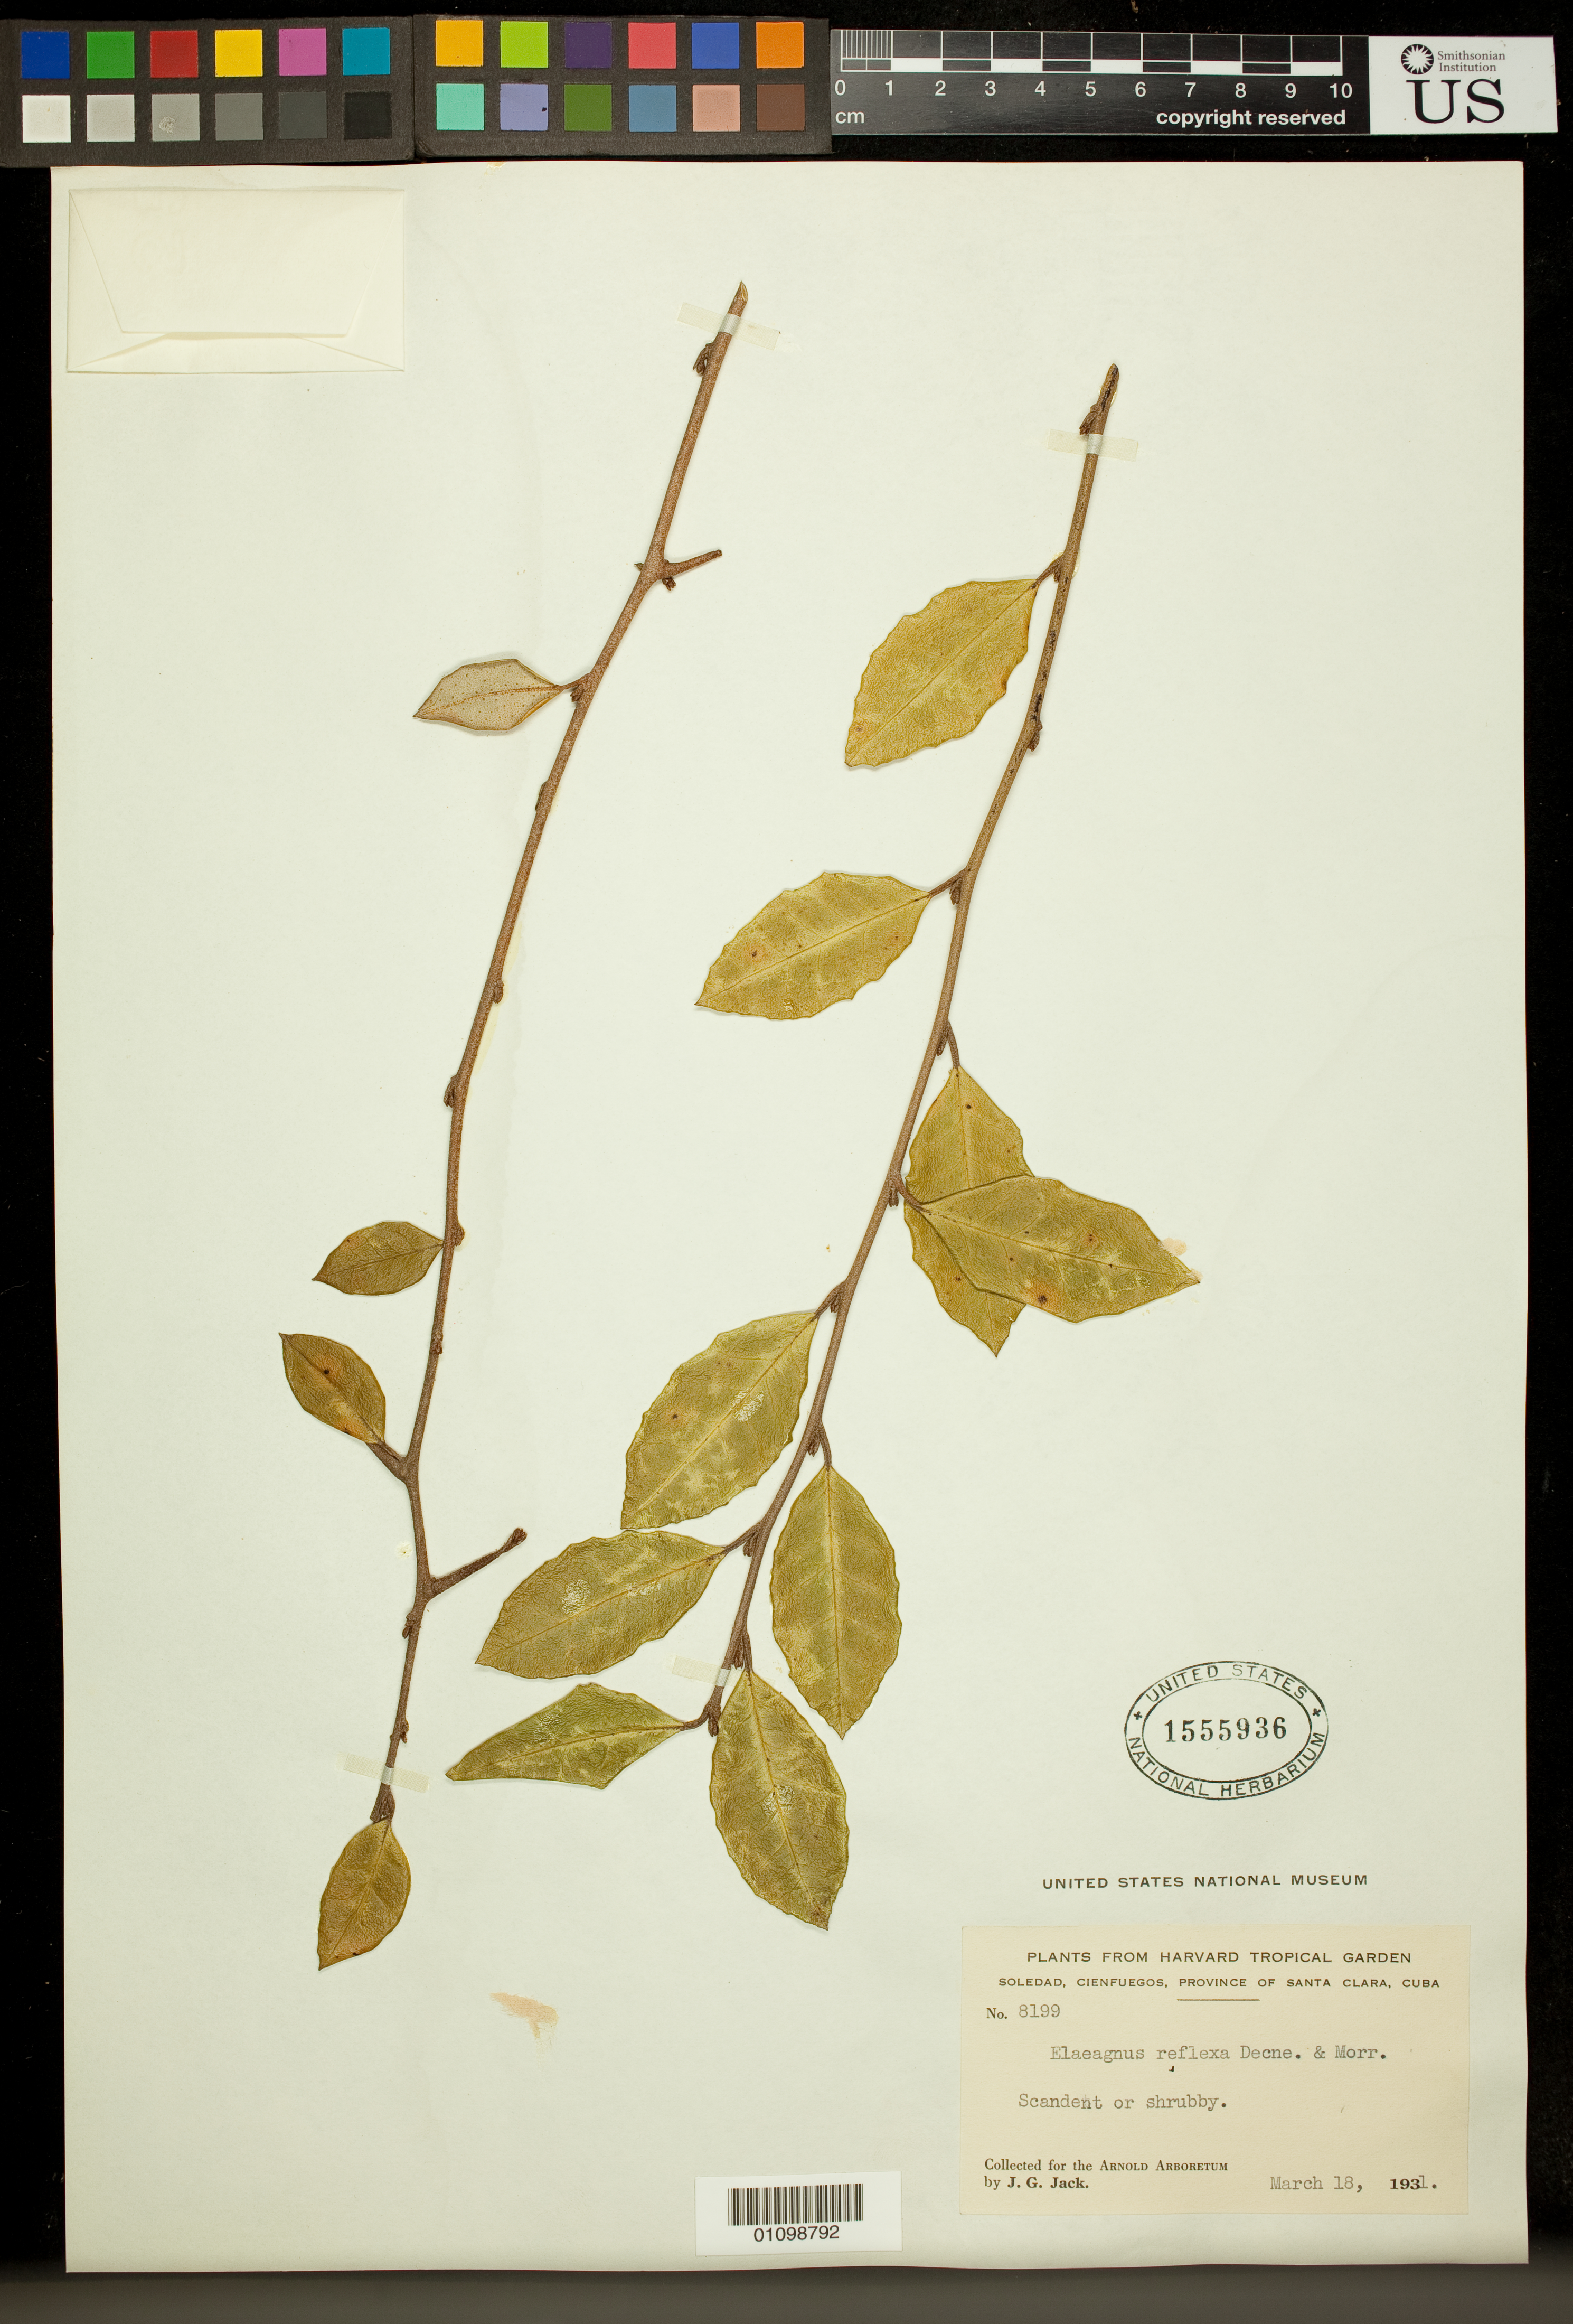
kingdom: Plantae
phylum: Tracheophyta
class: Magnoliopsida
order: Rosales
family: Elaeagnaceae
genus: Elaeagnus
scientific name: Elaeagnus x reflexa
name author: É. Morren & Decne.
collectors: J. G. Jack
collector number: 8199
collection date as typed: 18 Mar 1931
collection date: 1931-03-18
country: Cuba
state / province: Villa Clara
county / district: Santa Clara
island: Cuba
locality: Scandent or shrubbery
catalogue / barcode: US 1555936